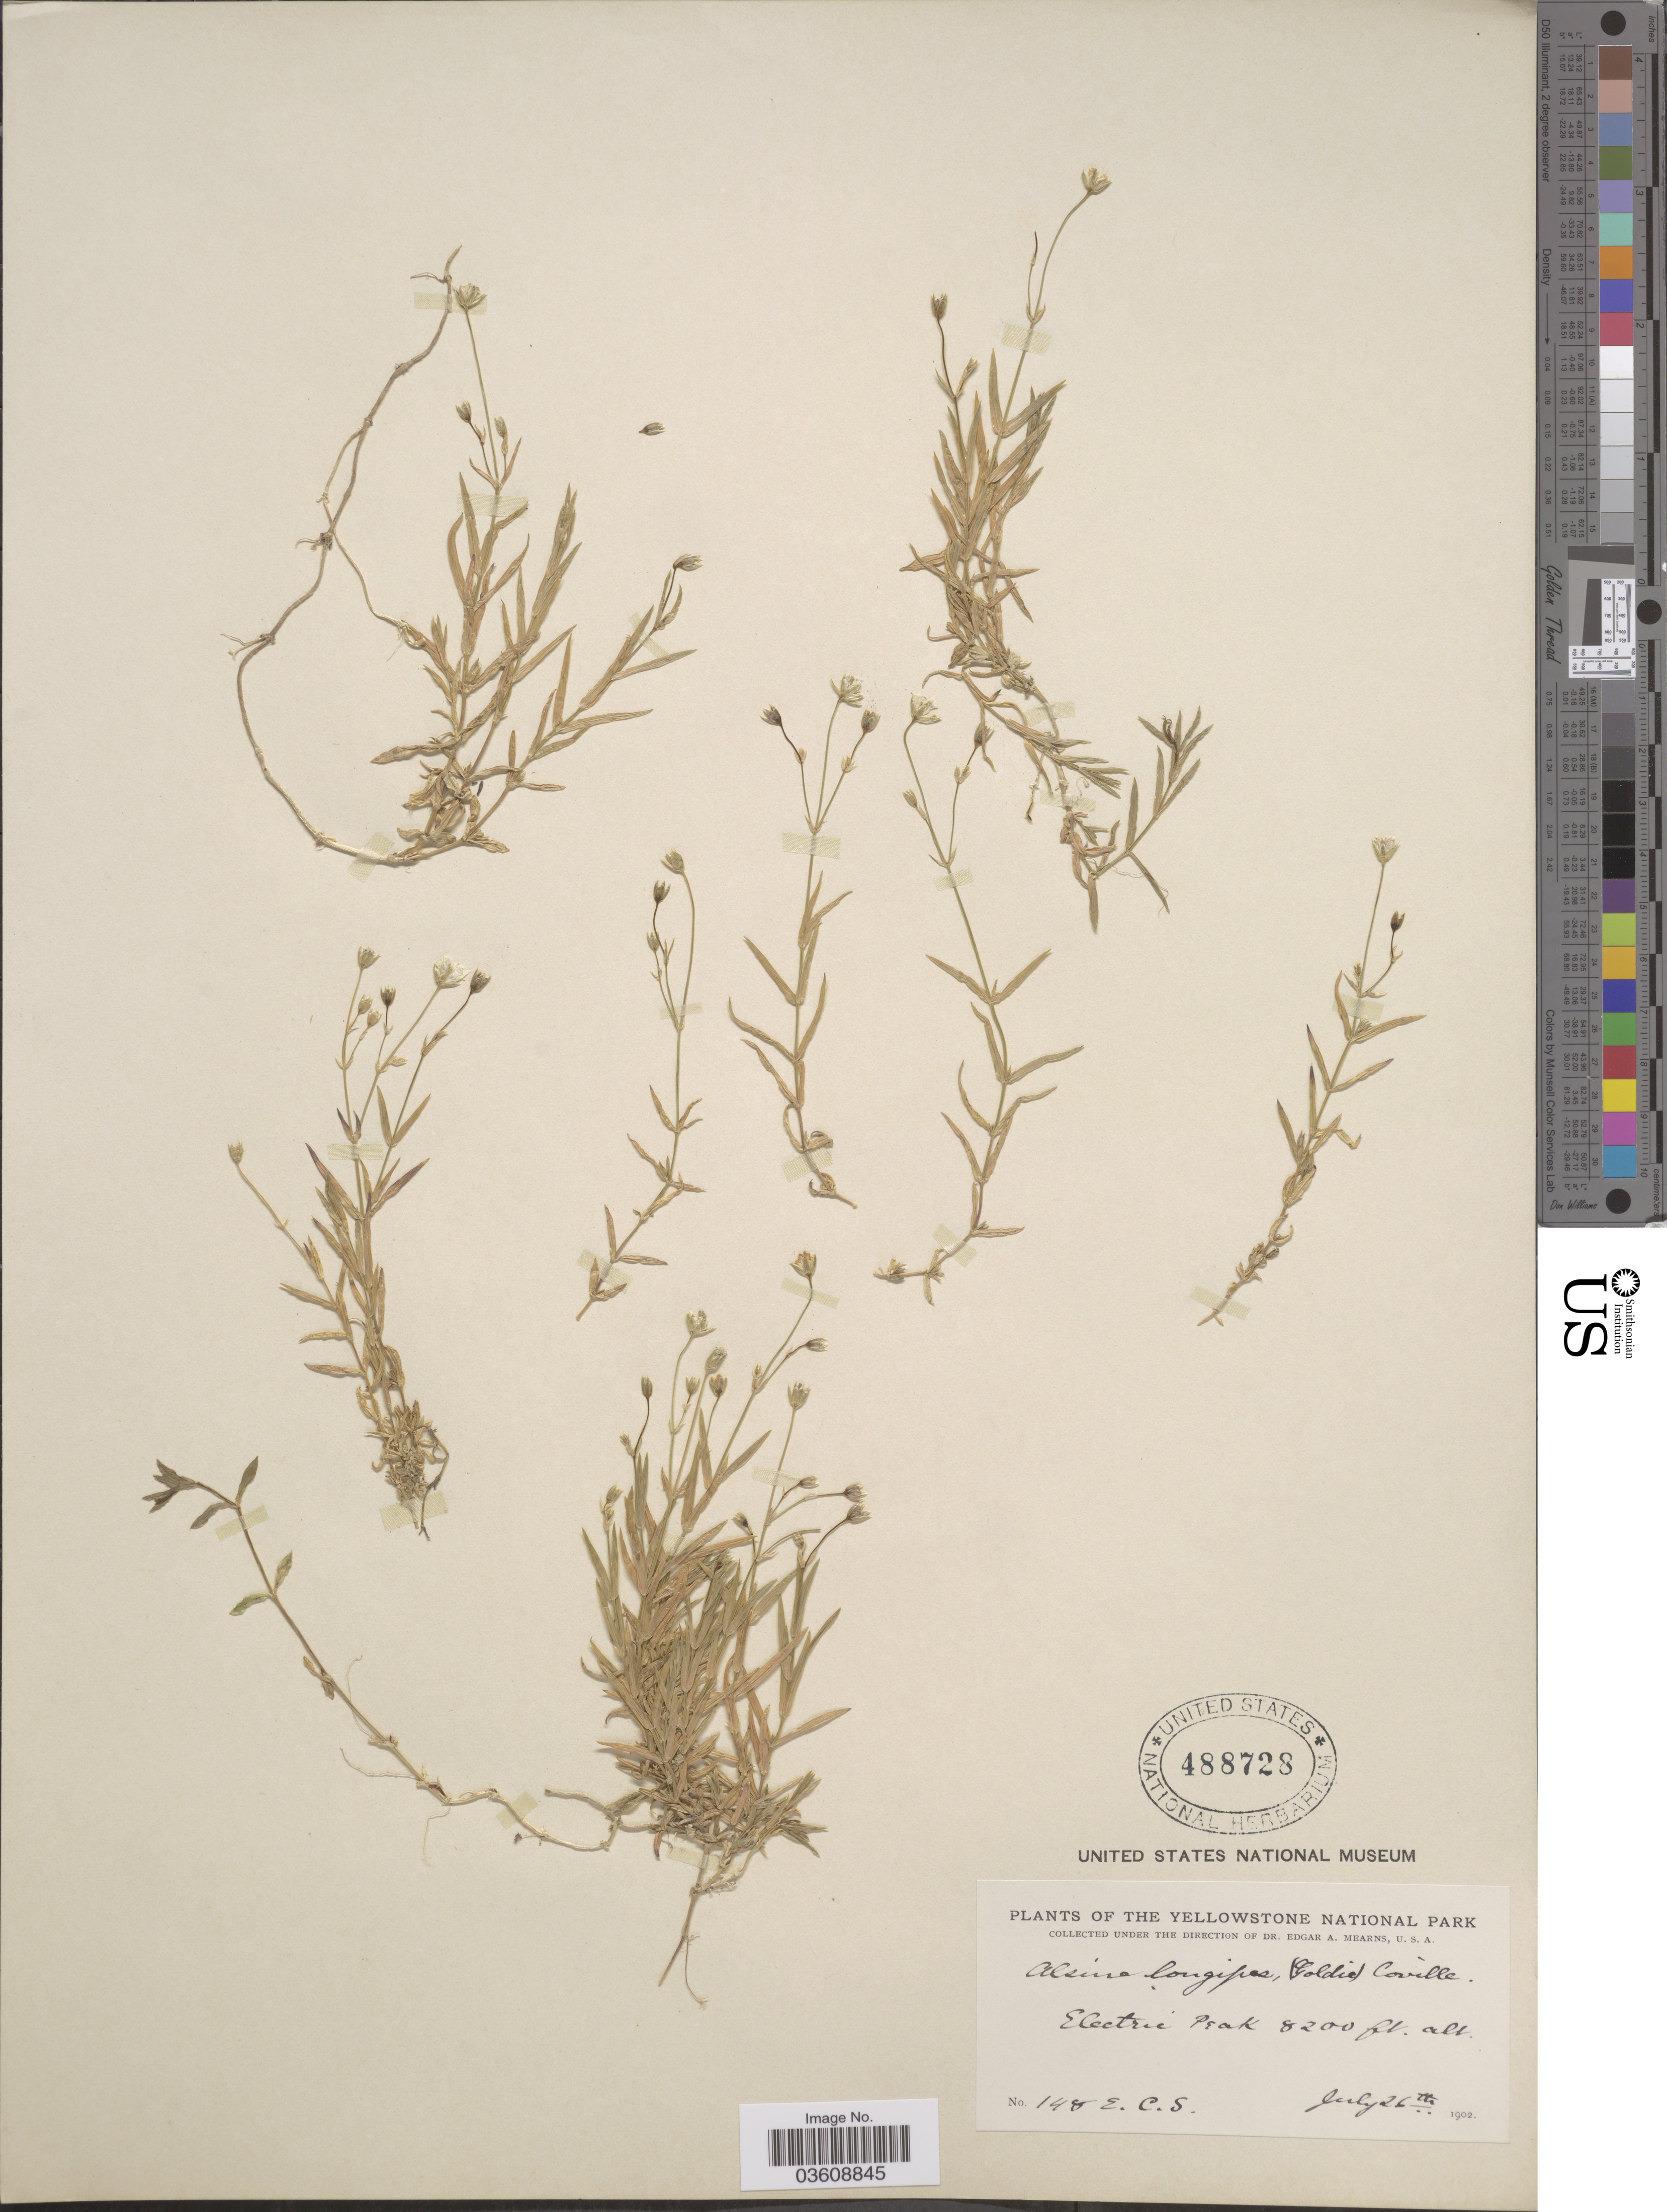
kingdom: Plantae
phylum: Tracheophyta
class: Magnoliopsida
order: Caryophyllales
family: Caryophyllaceae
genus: Stellaria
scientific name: Stellaria longipes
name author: Goldie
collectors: E. C. Smith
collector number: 148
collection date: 1902-07-26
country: United States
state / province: Montana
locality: The Yellowstone National Park. Electric Peak.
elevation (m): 2499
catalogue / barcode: US 488728